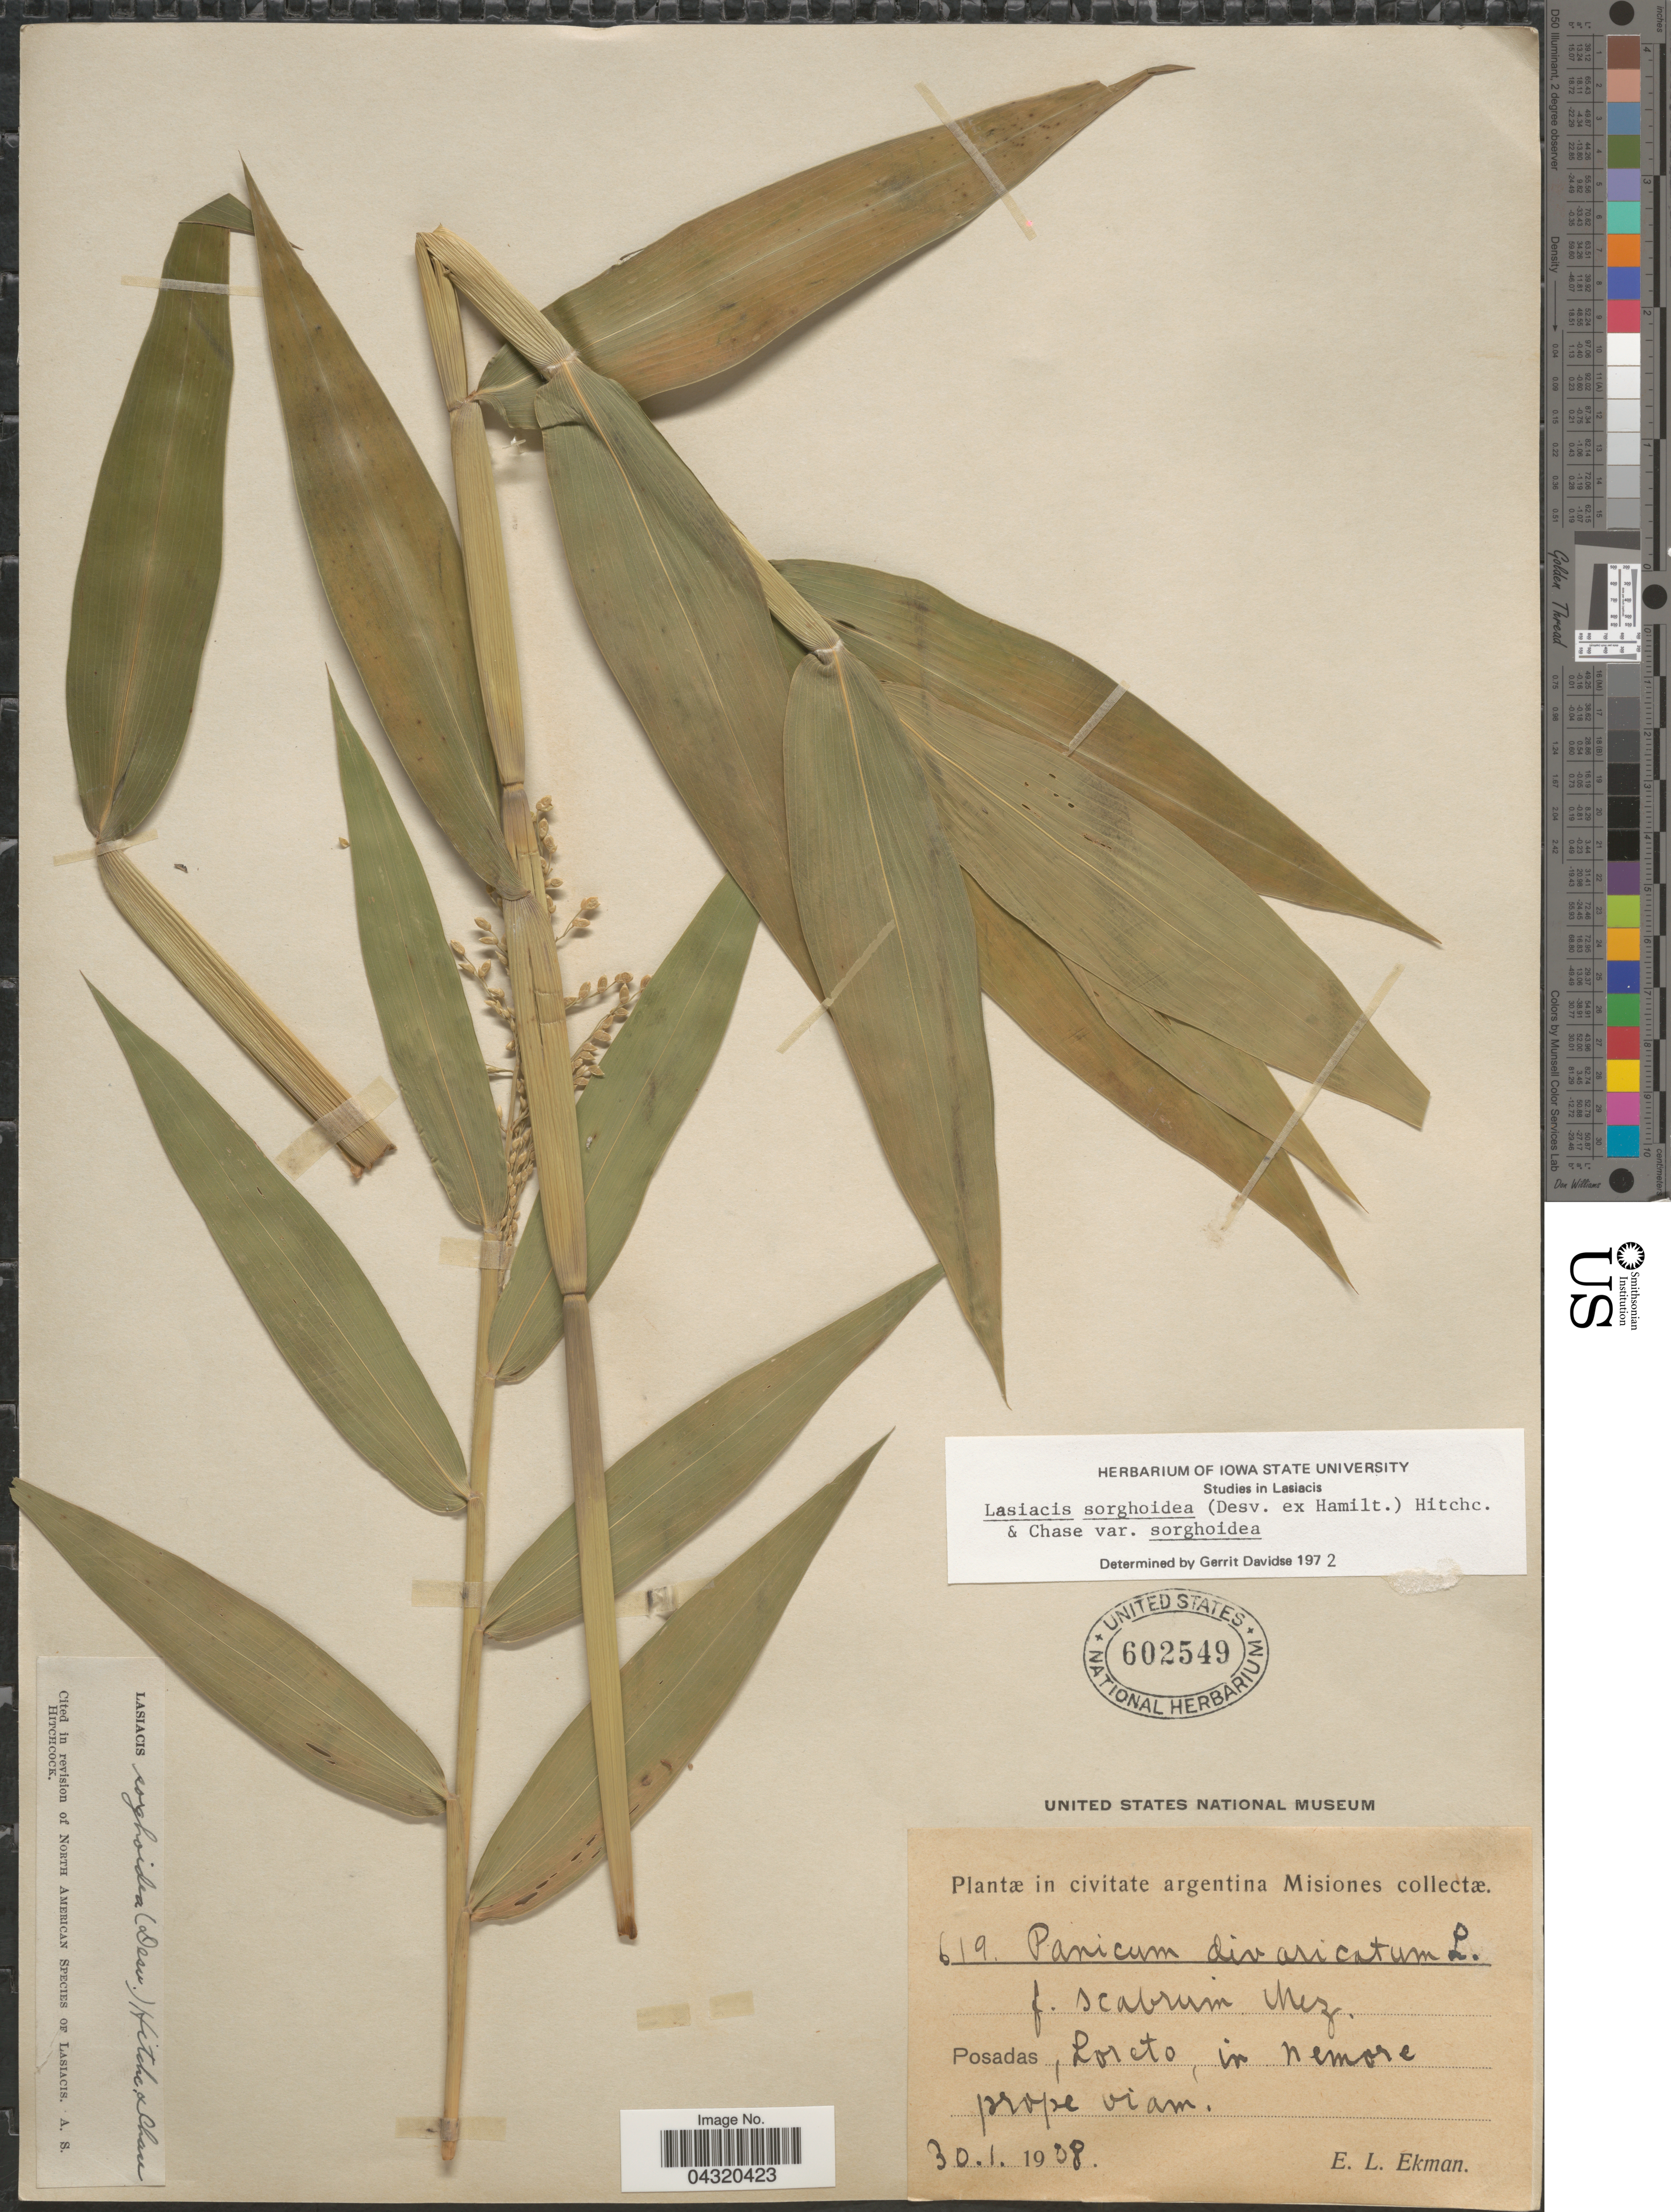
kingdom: Plantae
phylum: Tracheophyta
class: Liliopsida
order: Poales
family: Poaceae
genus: Lasiacis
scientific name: Lasiacis sorghoidea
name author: (Desv. ex Ham.) Hitchc. & Chase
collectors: E. L. Ekman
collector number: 619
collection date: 1908-01-30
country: Argentina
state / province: Misiones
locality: Posadas, Loreto, in nemore prope viam.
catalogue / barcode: US 602549